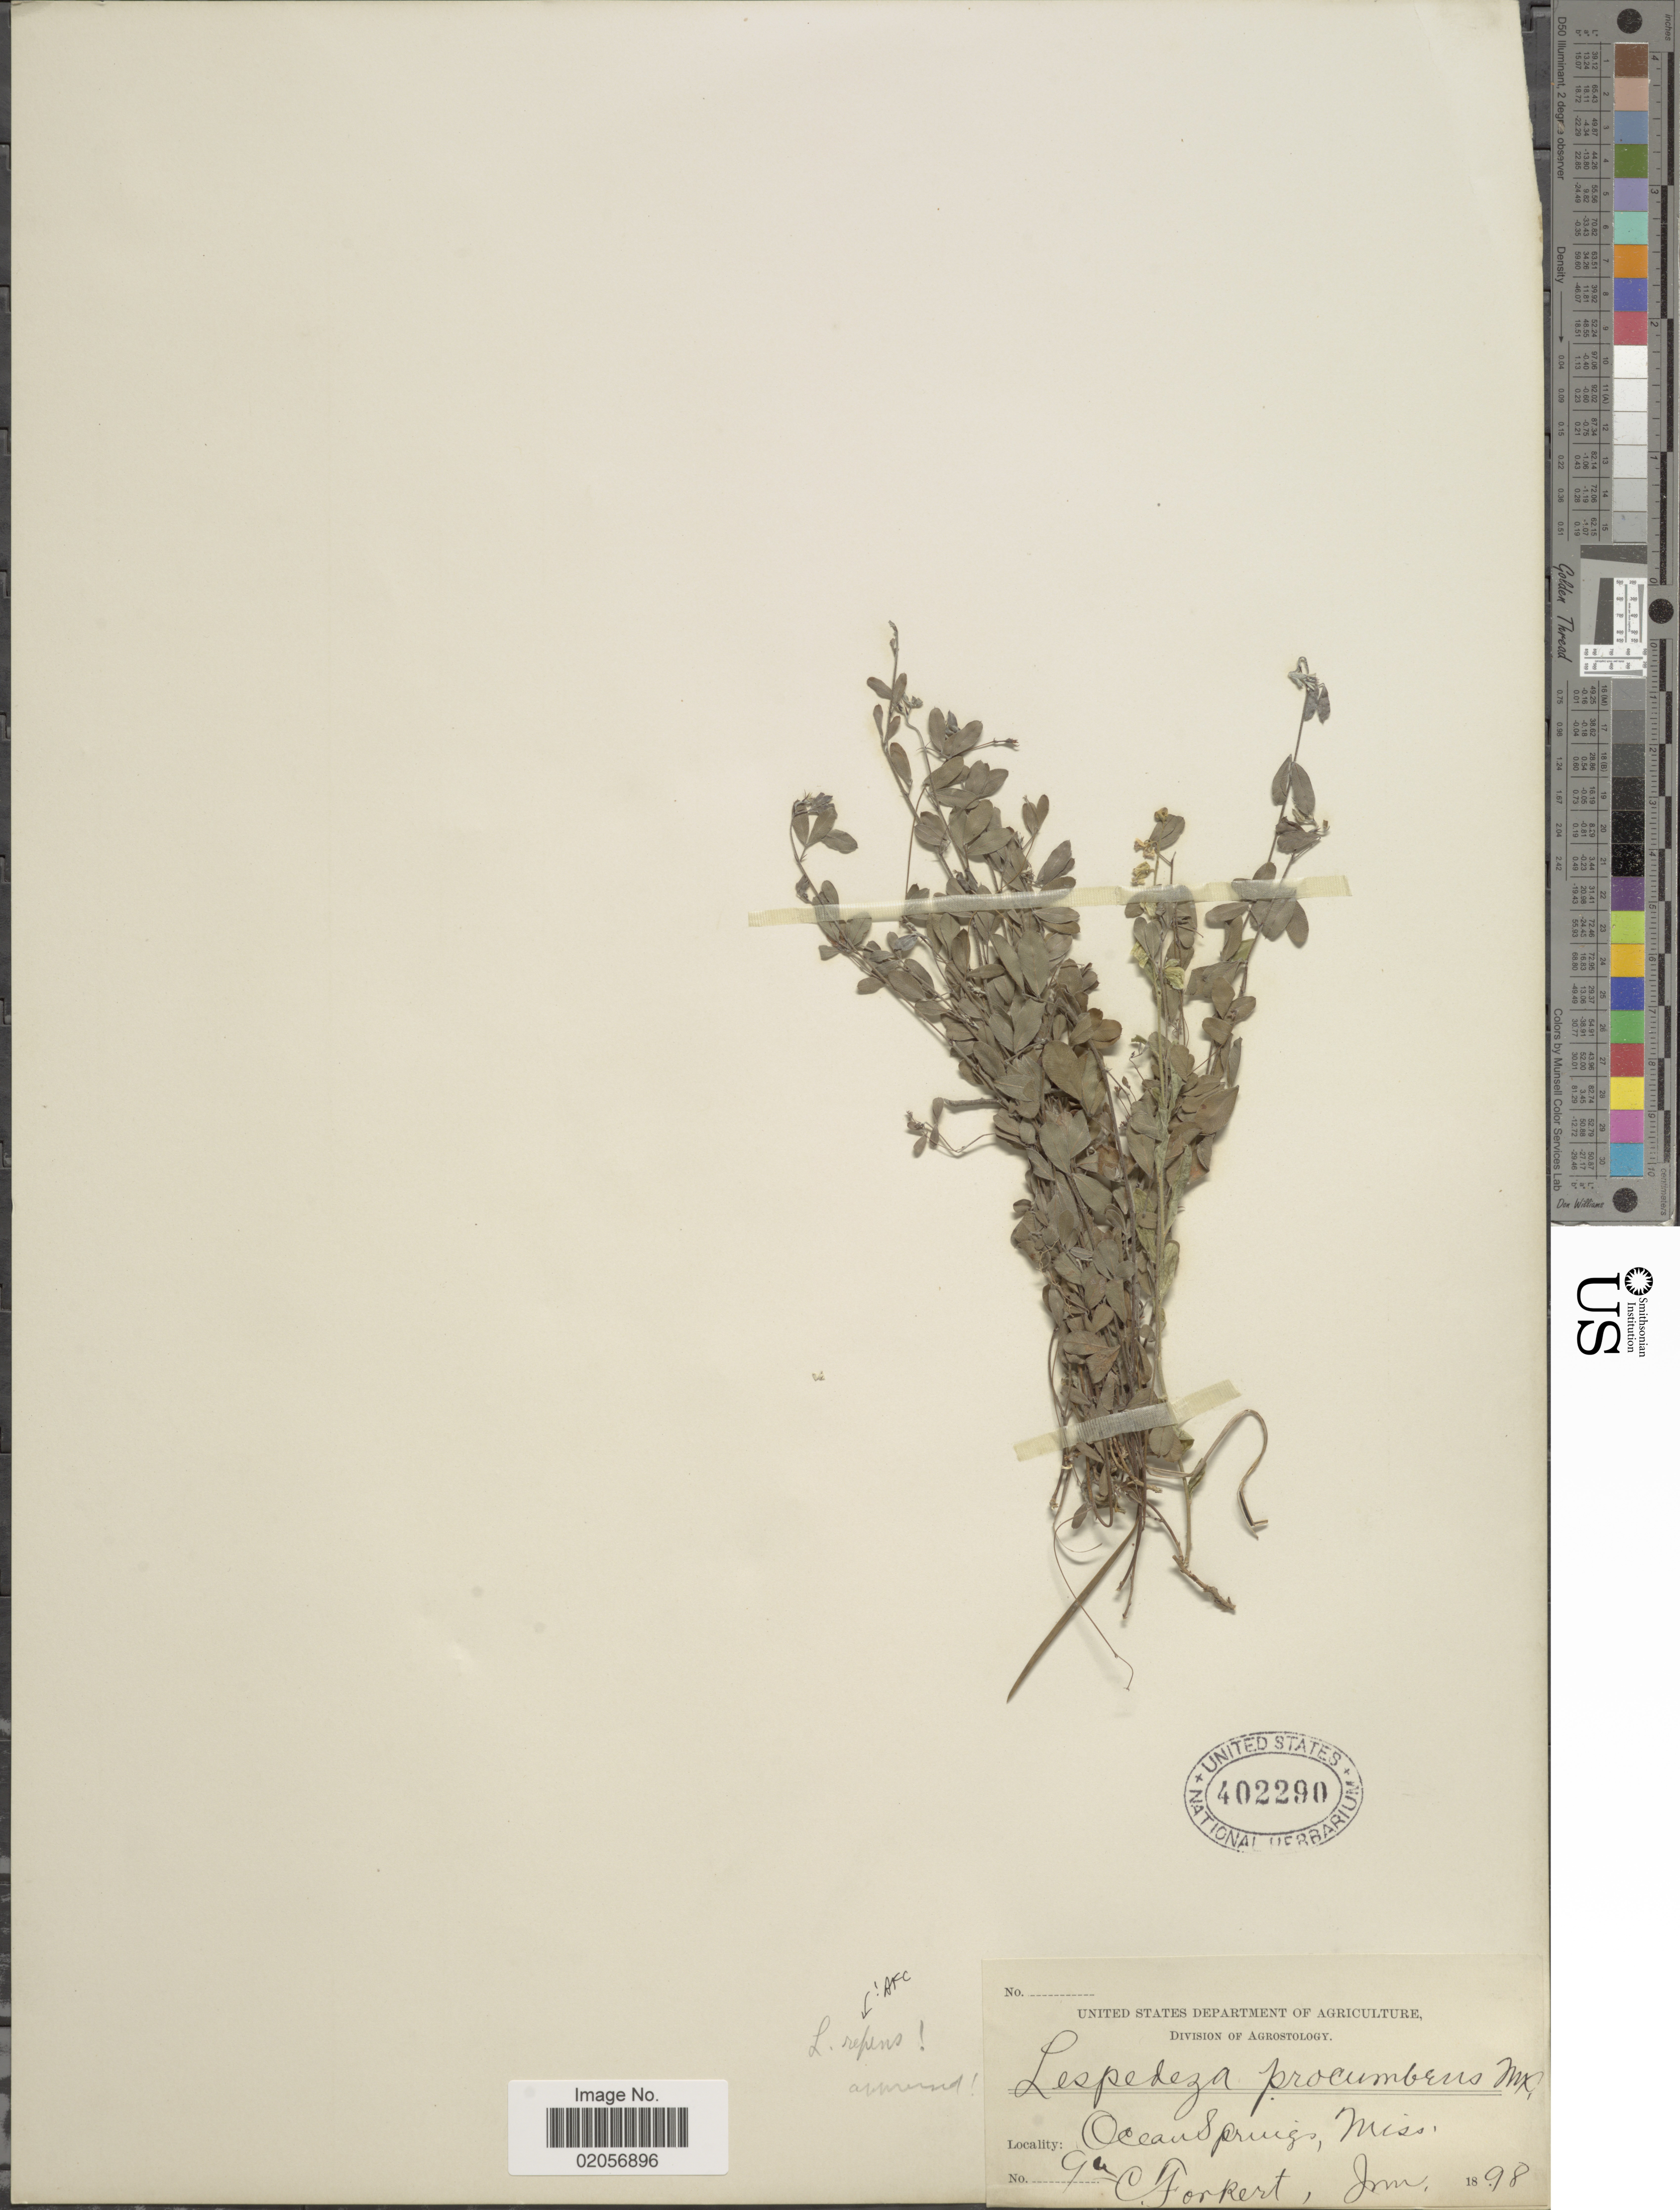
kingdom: Plantae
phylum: Tracheophyta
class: Magnoliopsida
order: Fabales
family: Fabaceae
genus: Lespedeza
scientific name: Lespedeza repens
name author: (L.) W.P.C. Barton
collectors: C. Forkert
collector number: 9A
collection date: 1898-06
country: United States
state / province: Mississippi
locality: Ocean Springs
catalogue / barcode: US 402290